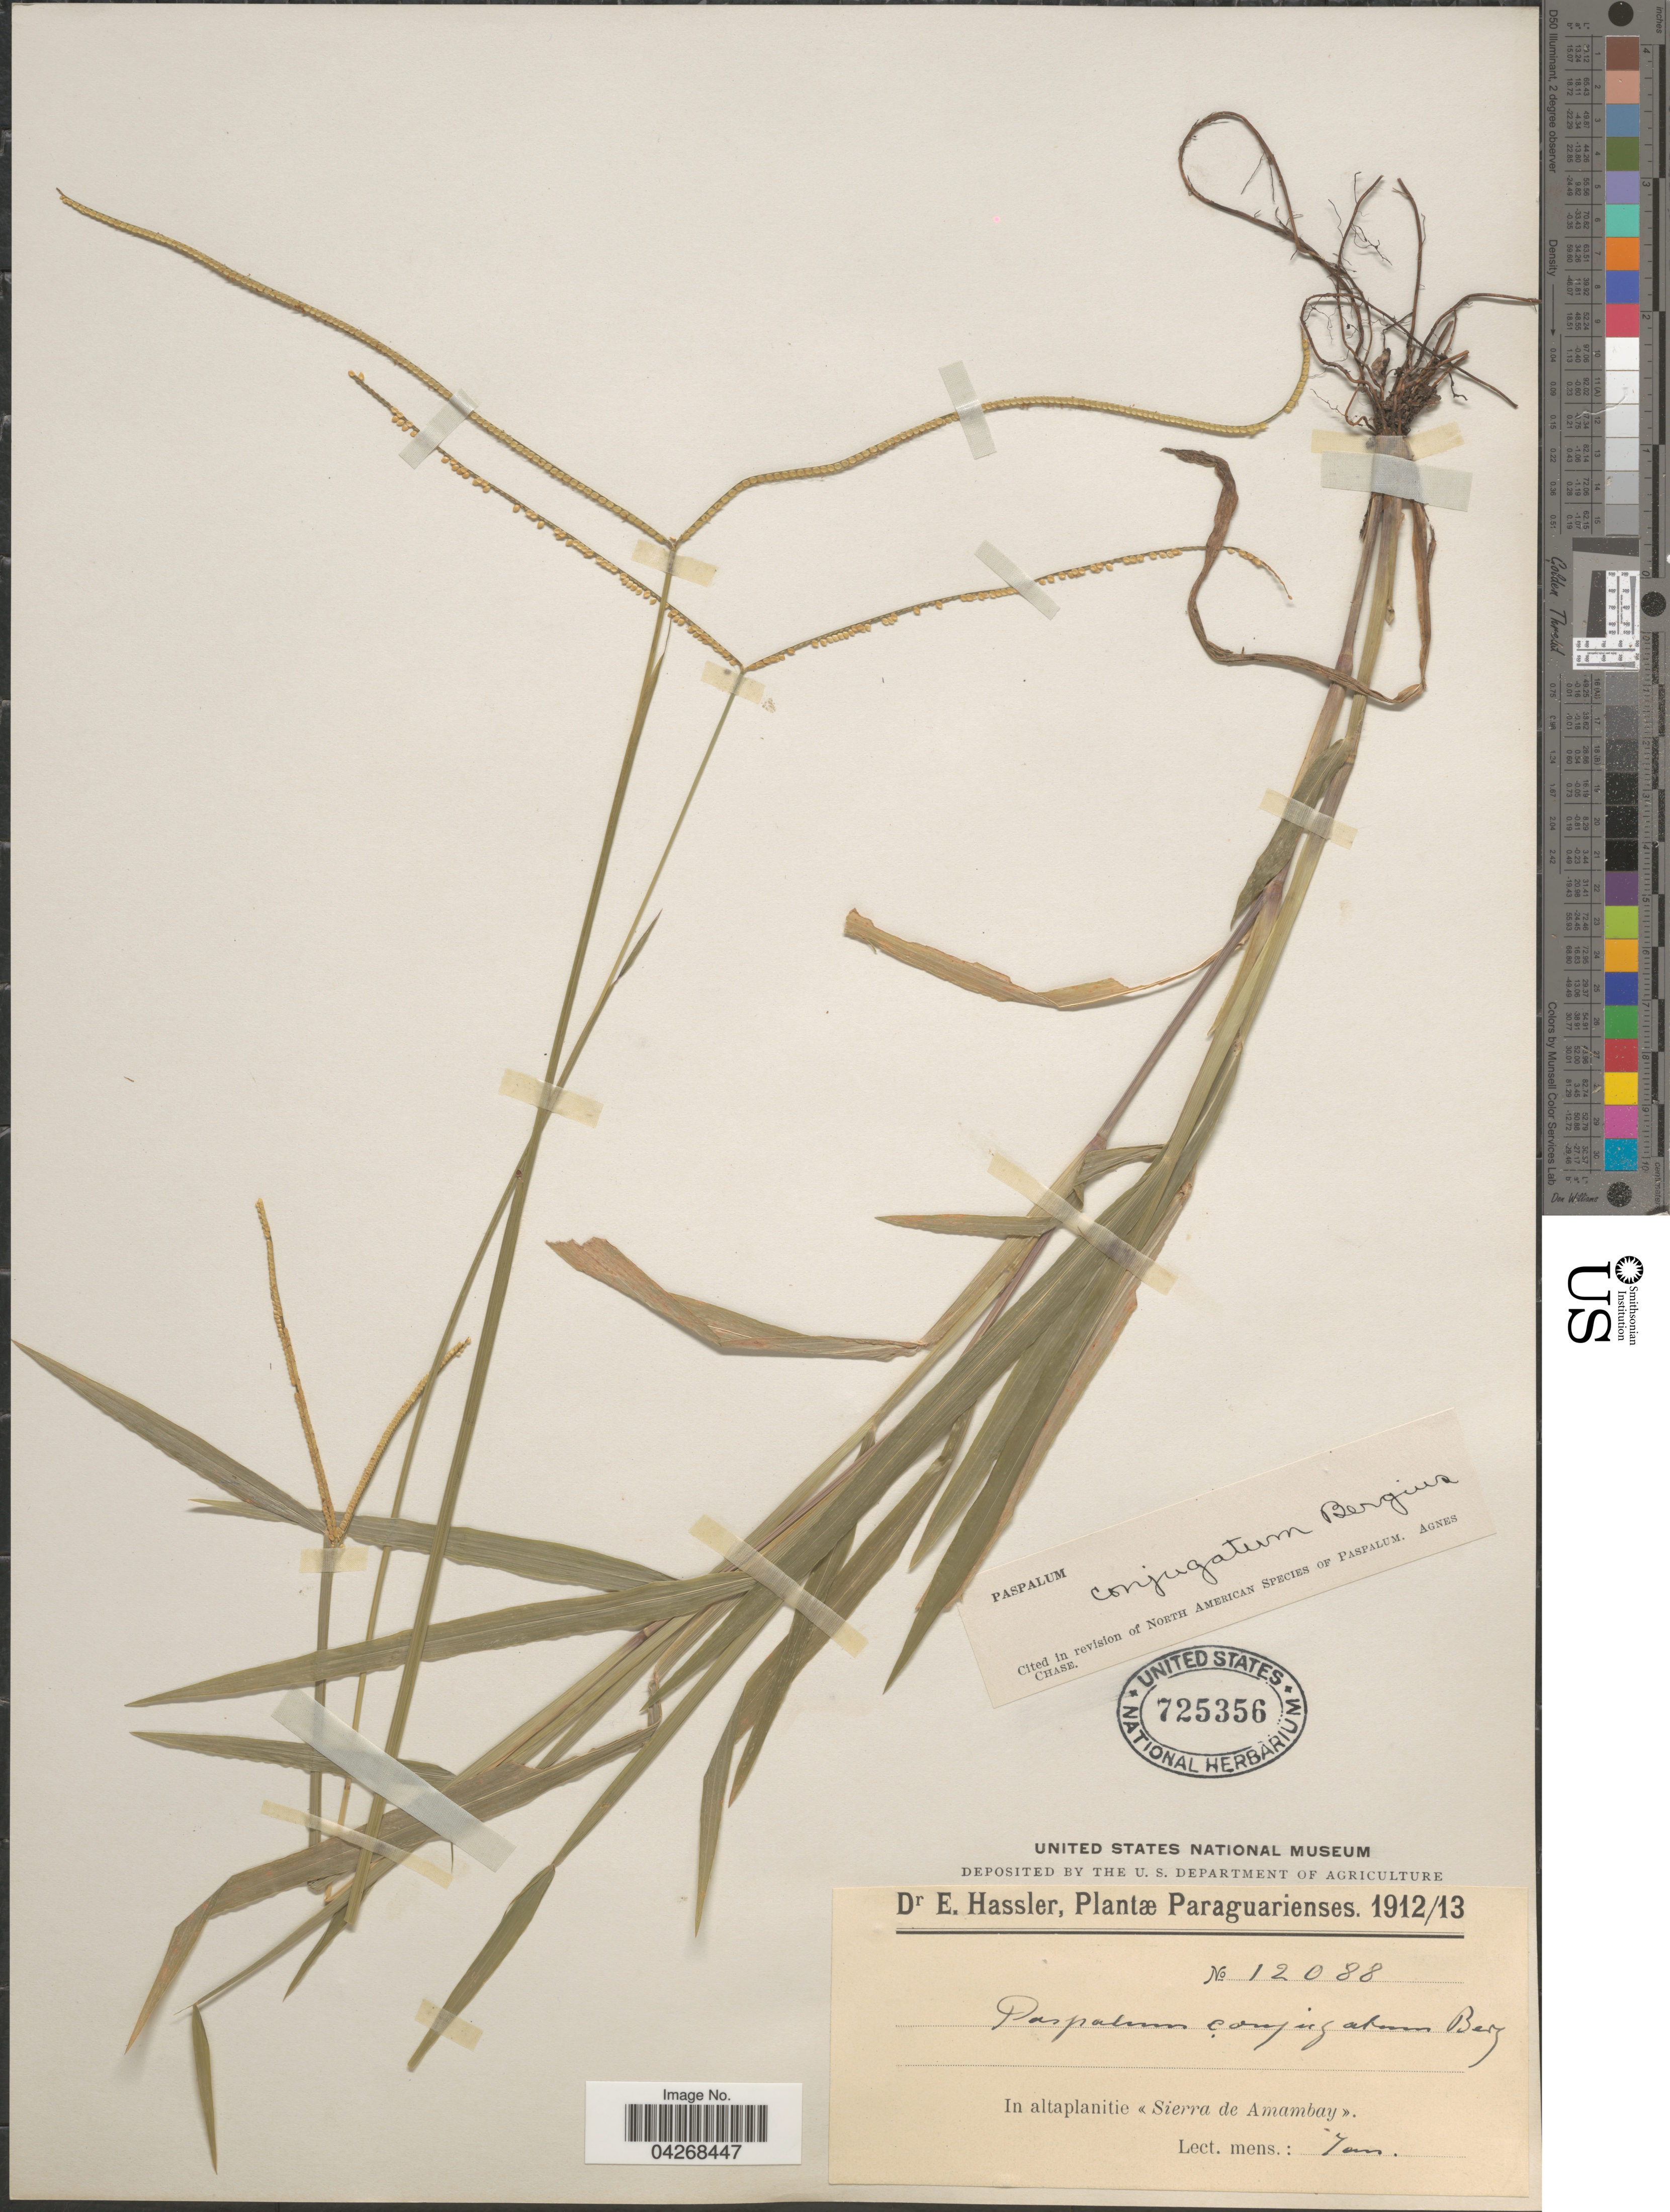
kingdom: Plantae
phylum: Tracheophyta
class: Liliopsida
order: Poales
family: Poaceae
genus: Paspalum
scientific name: Paspalum conjugatum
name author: P.J. Bergius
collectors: E. Hassler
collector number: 12088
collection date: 1912-01/1913-01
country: Paraguay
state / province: Amambay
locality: In altaplanitie <Sierra de Amambay>.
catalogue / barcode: US 725356